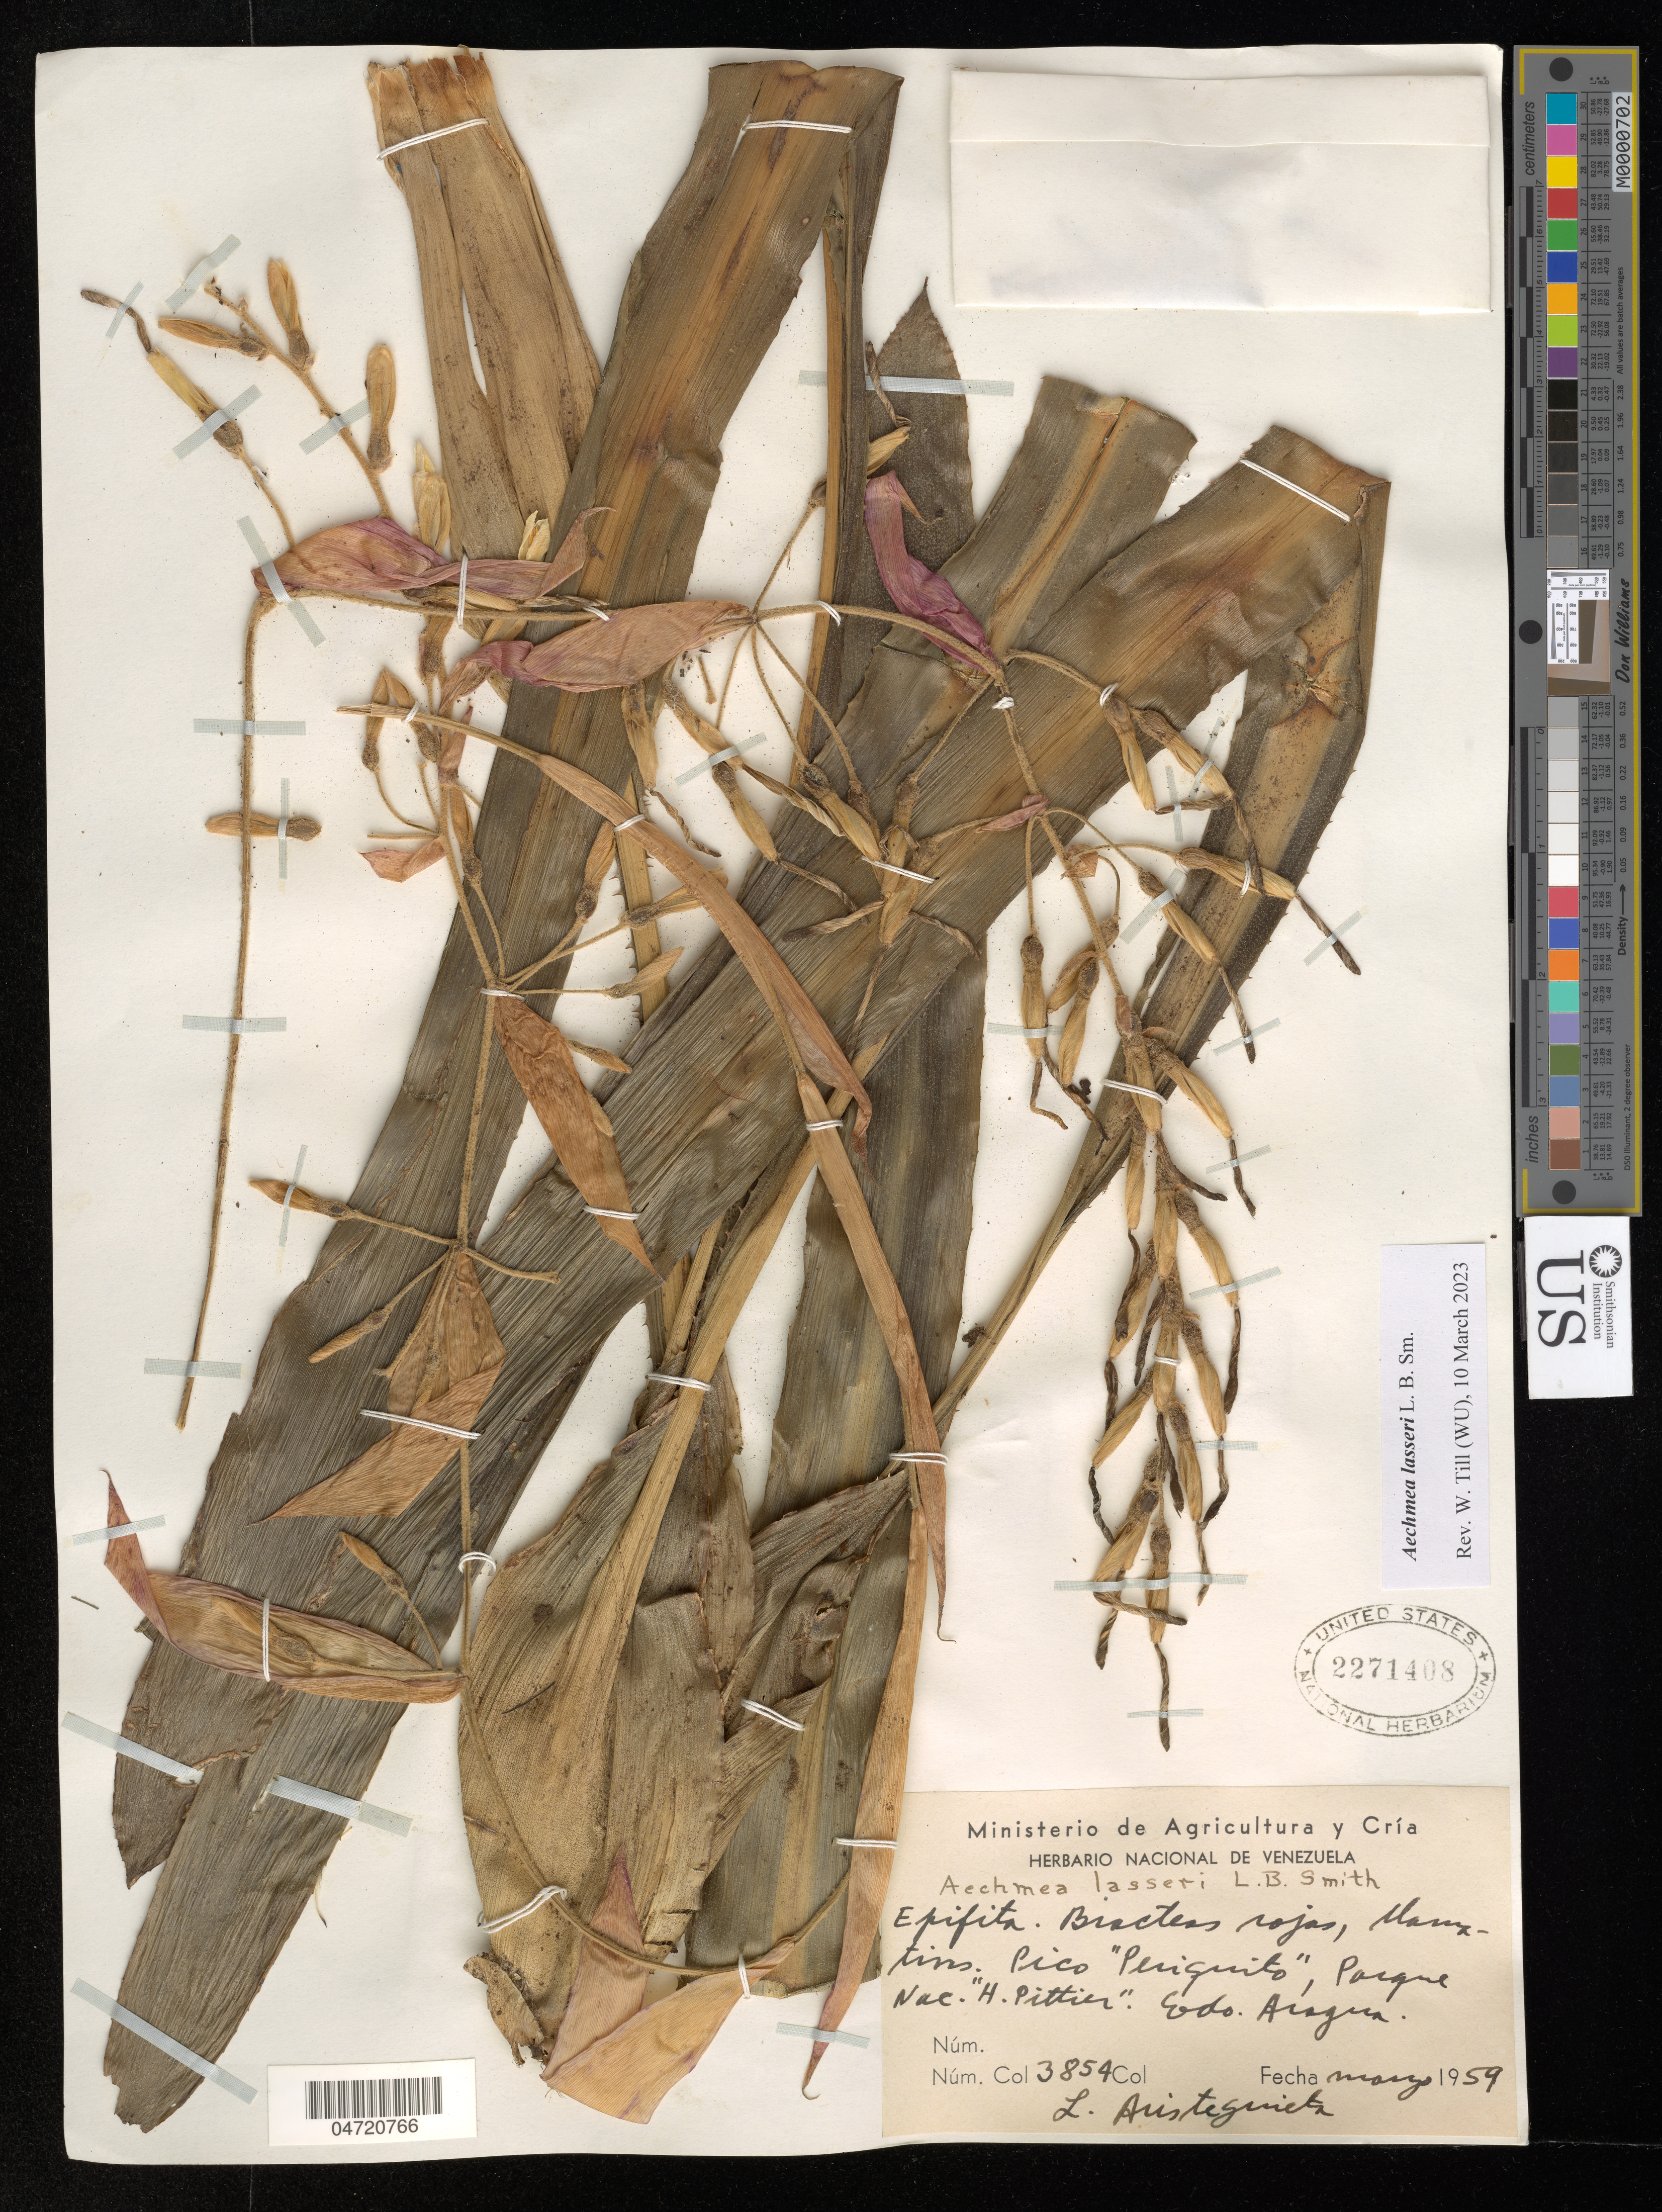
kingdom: Plantae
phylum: Tracheophyta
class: Liliopsida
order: Poales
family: Bromeliaceae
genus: Aechmea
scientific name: Aechmea lasseri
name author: L.B. Sm.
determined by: Till, W.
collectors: L. Aristeguieta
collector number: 3854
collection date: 1959-05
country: Venezuela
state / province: Aragua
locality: Parque Nac. 'H. Pittier'. Edo. Aragua.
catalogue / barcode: US 2271408